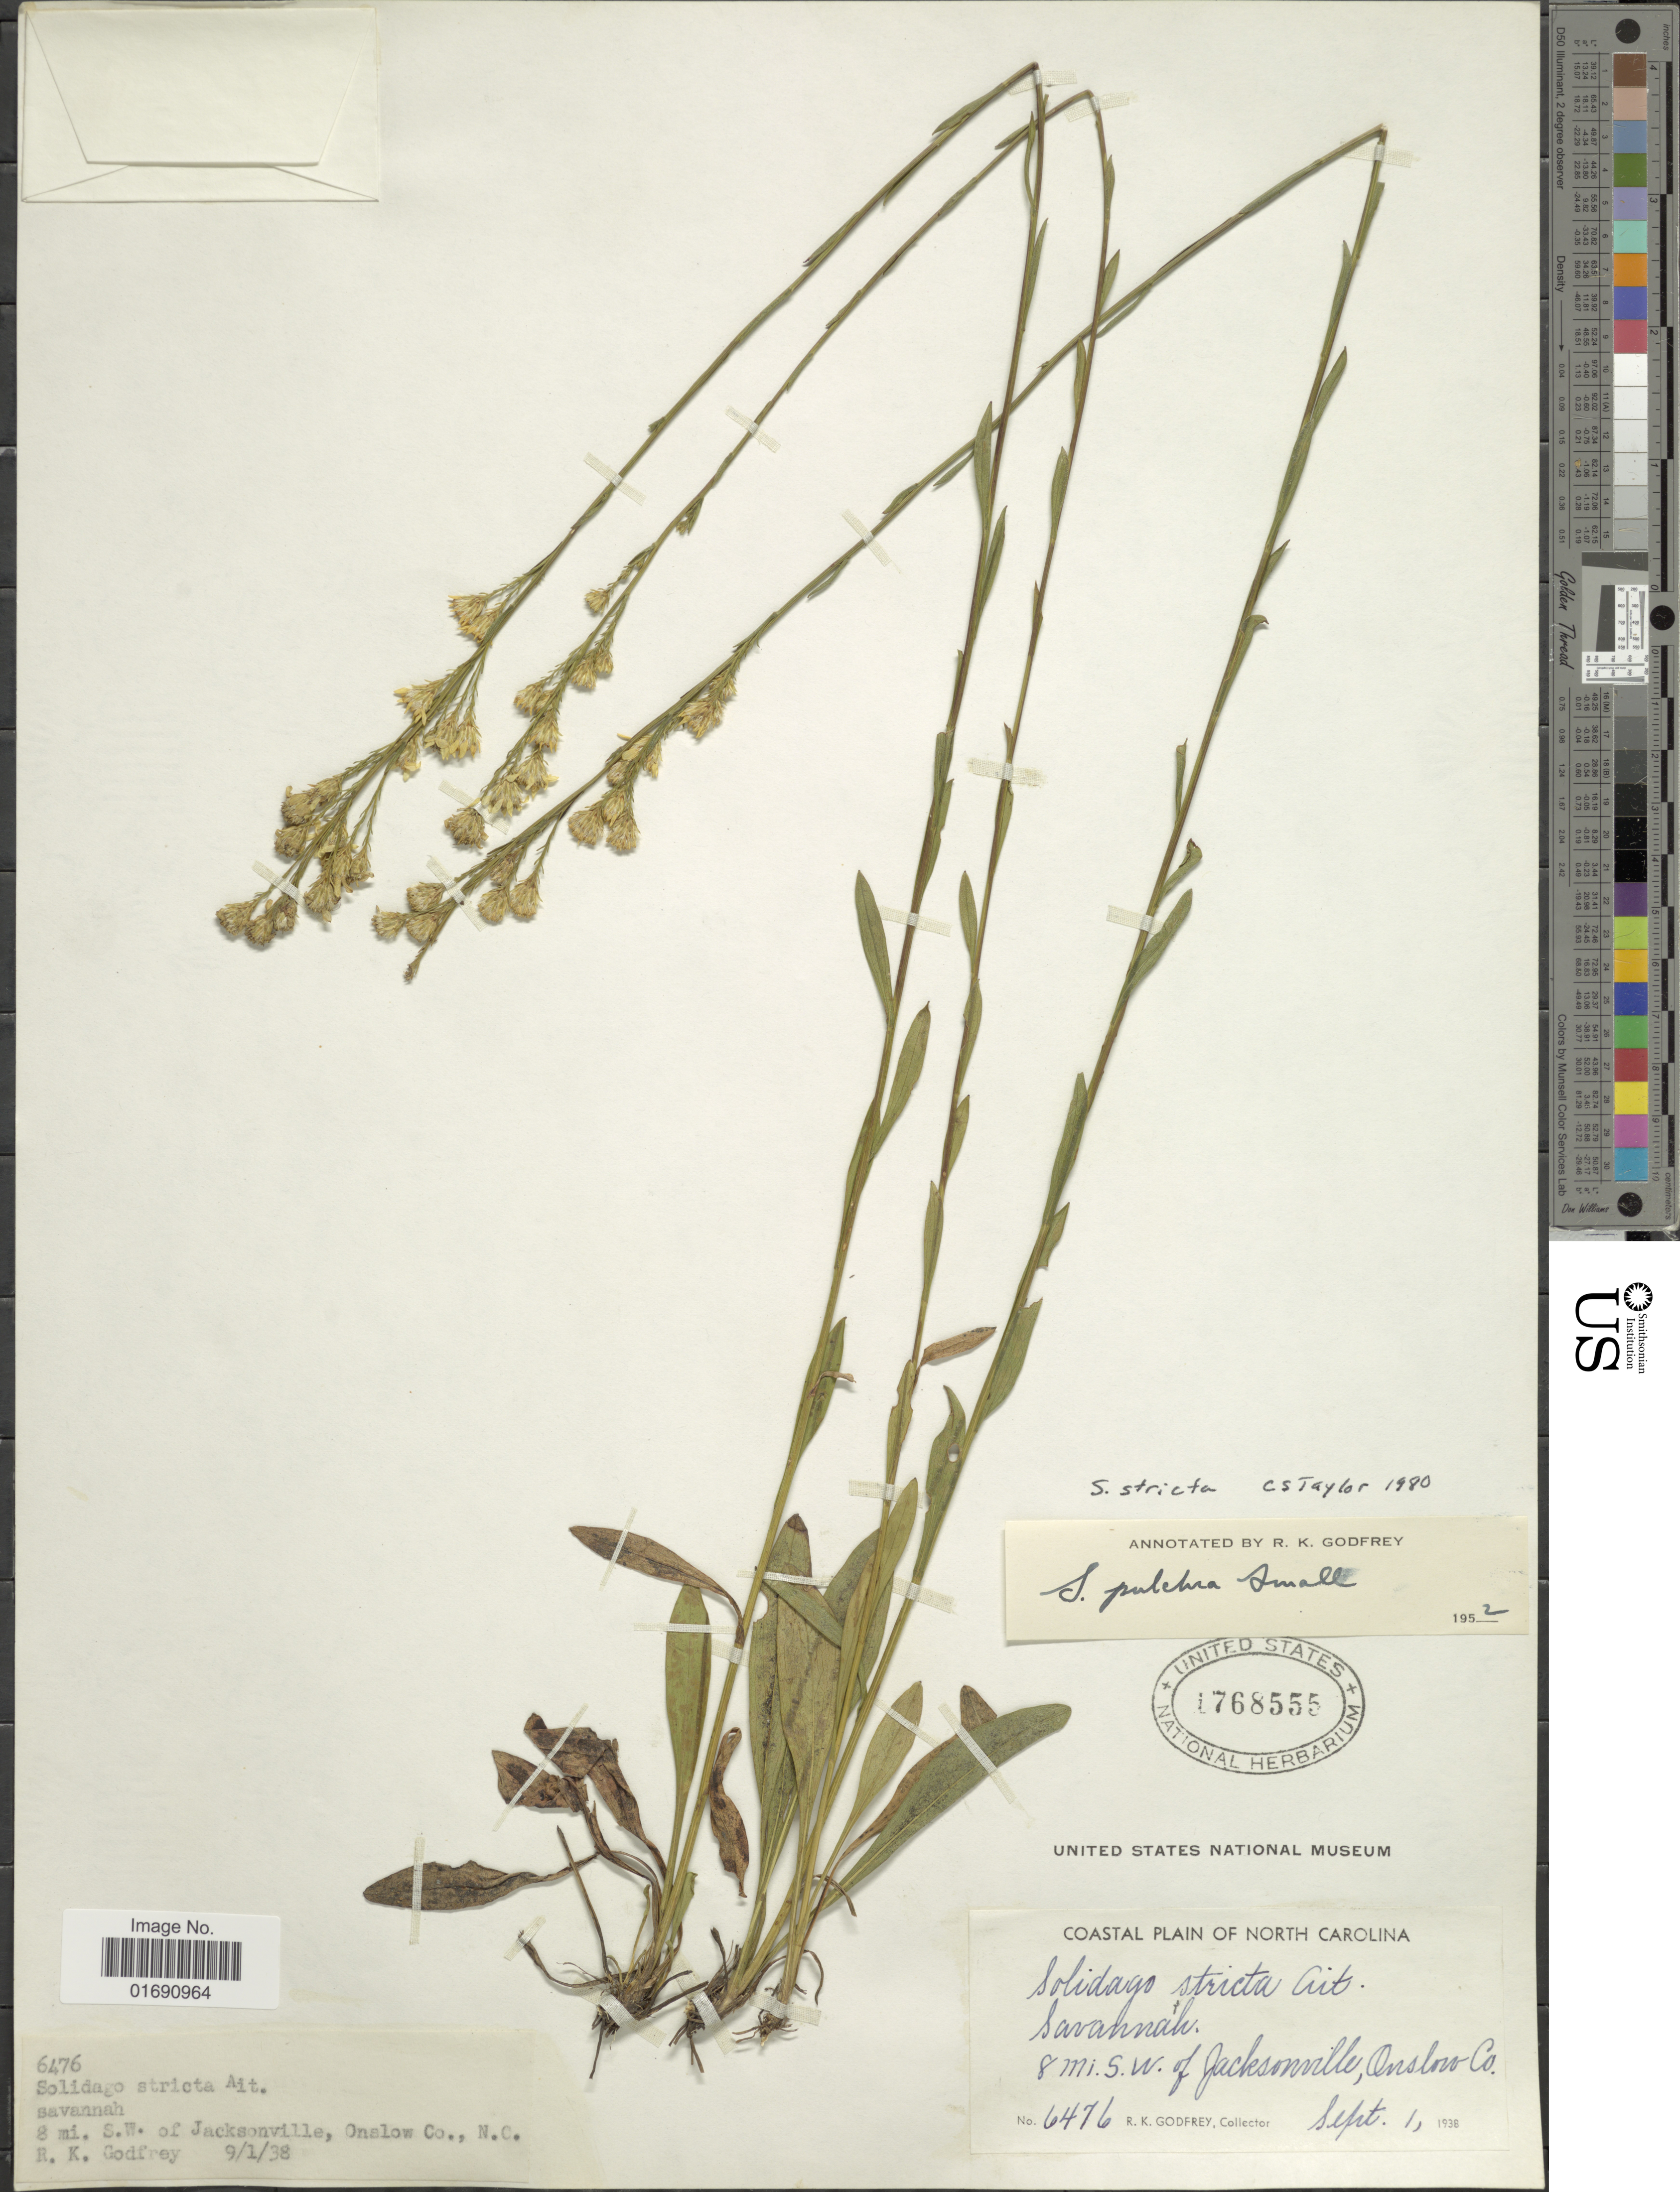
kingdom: Plantae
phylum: Tracheophyta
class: Magnoliopsida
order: Asterales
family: Asteraceae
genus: Solidago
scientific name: Solidago stricta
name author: Aiton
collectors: R. K. Godfrey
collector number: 6476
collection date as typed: Transcribed d/m/y: 1/9/38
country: United States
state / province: North Carolina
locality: Savannah, 8 mi. S.W. of Jacksonville, Onslow Co, Coastal Plain of North Carolina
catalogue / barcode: US 1768555